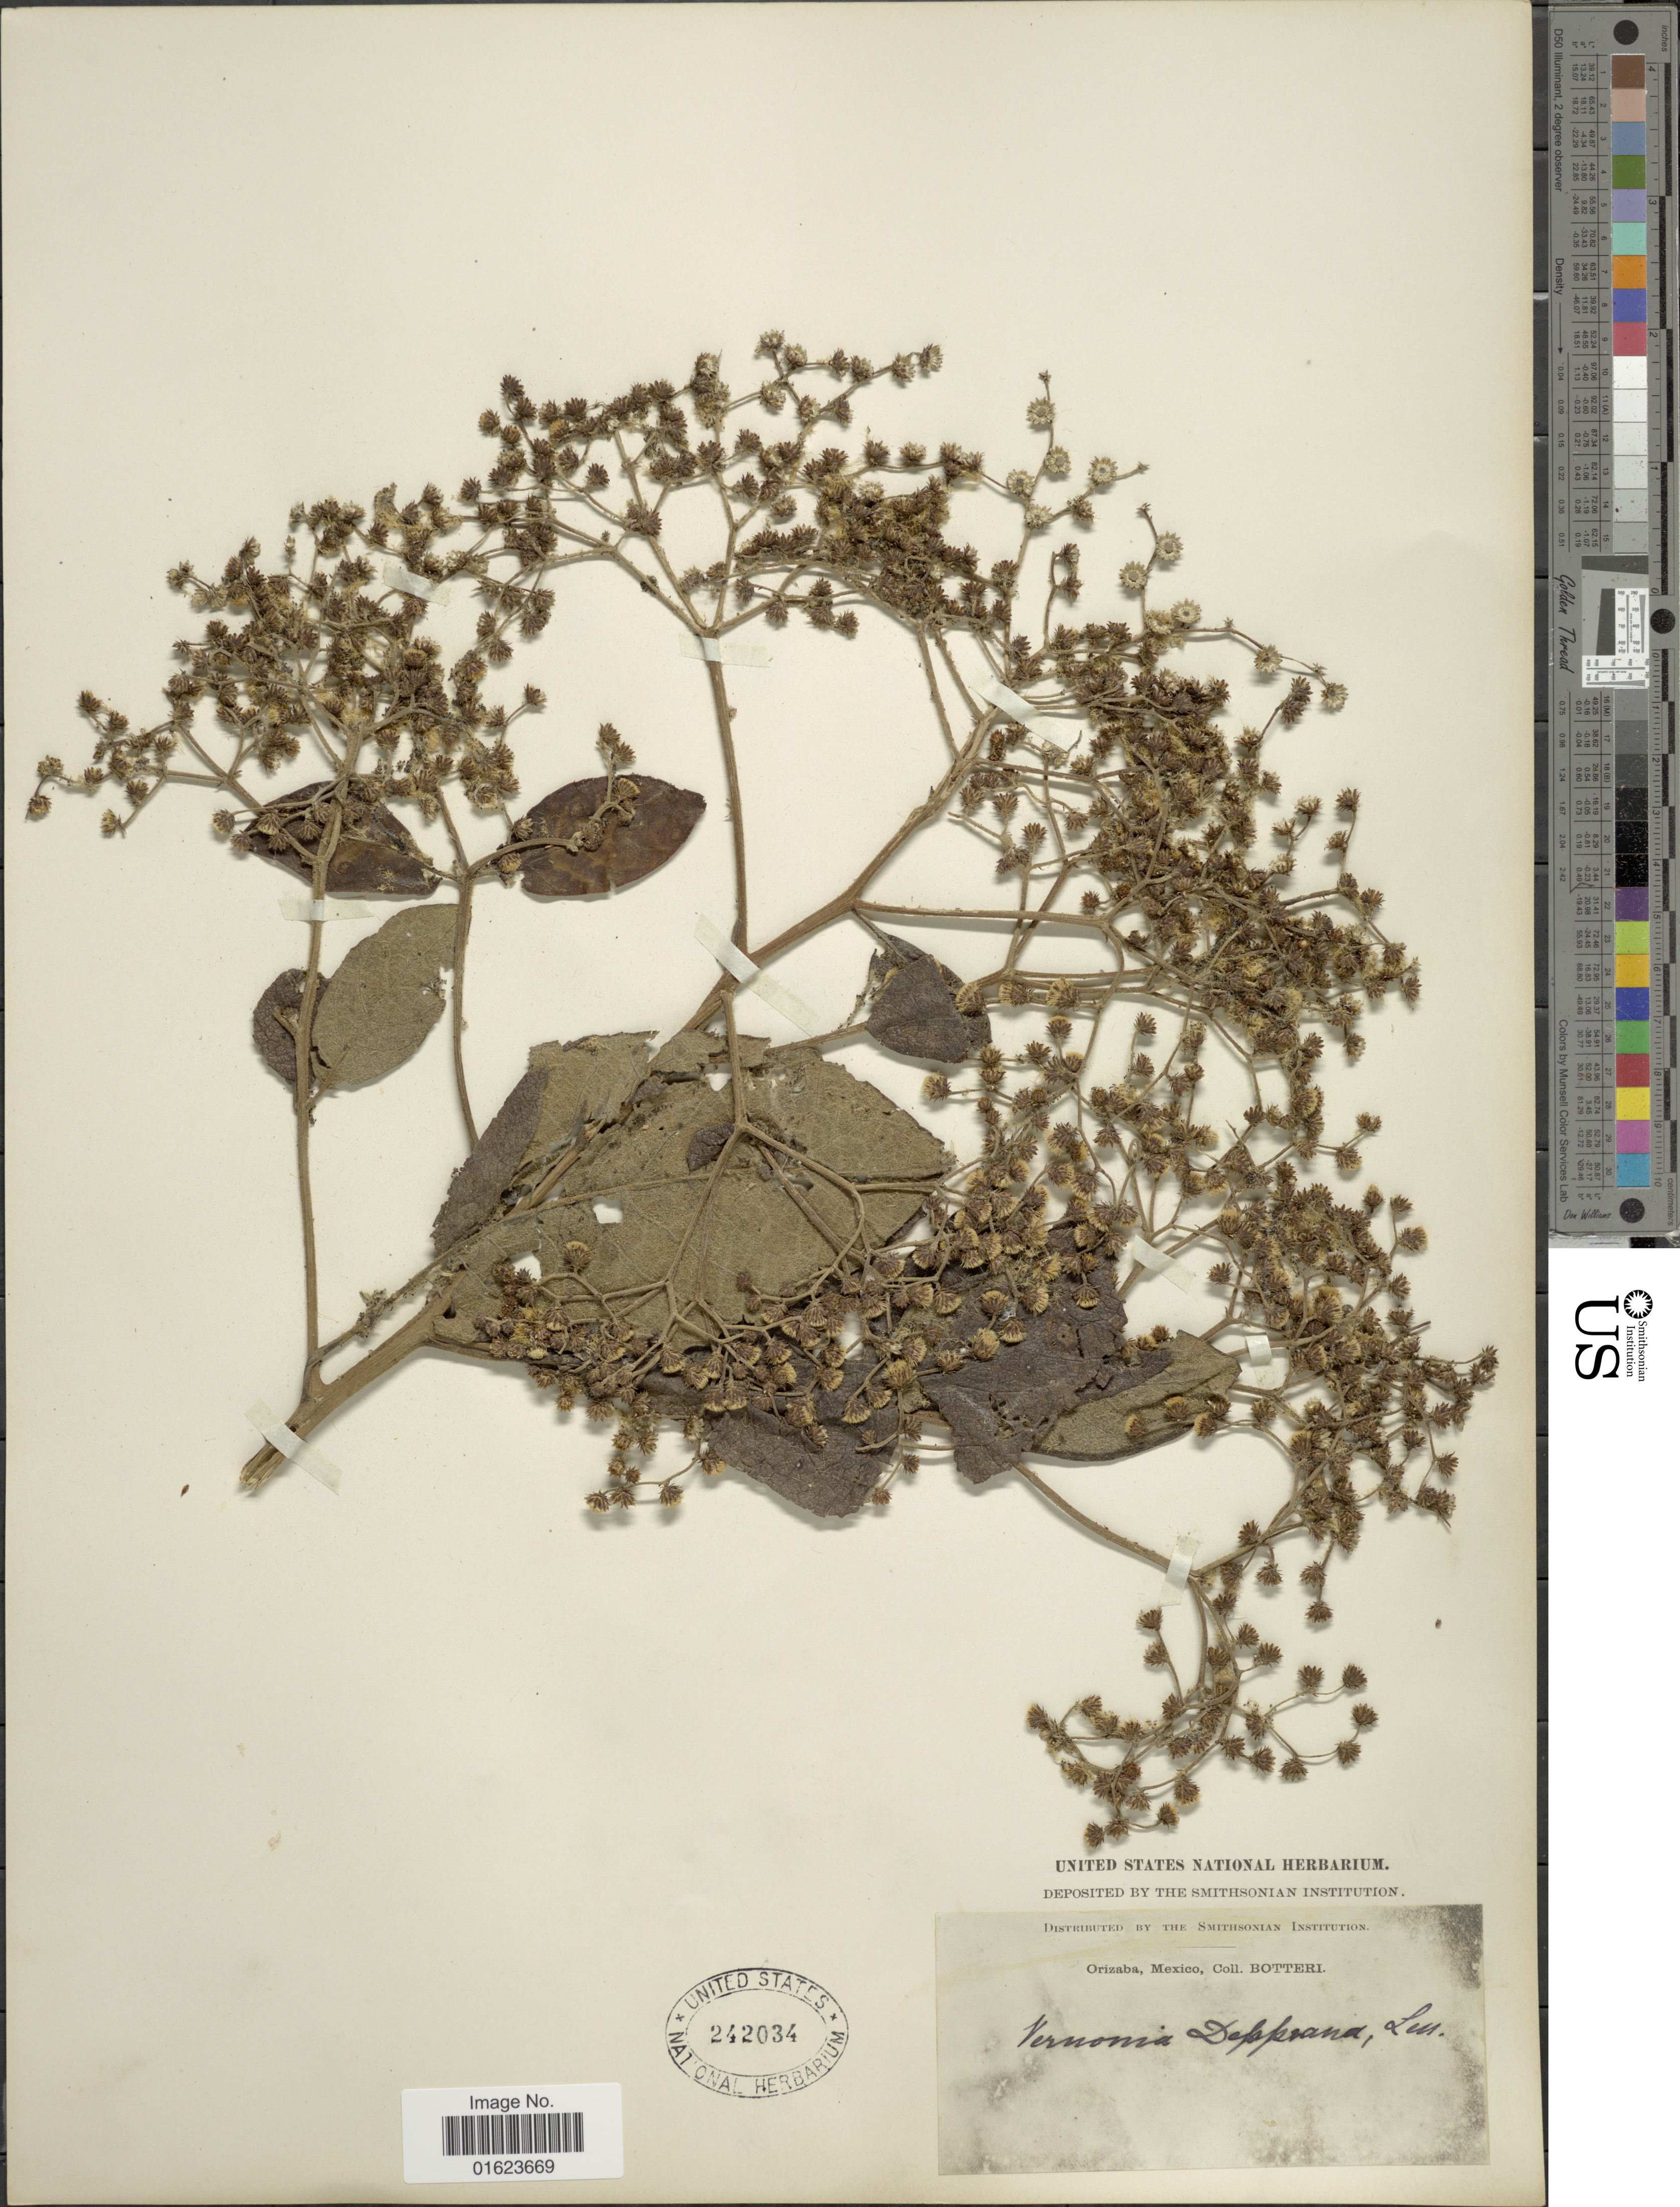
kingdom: Plantae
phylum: Tracheophyta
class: Magnoliopsida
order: Asterales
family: Asteraceae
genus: Vernonanthura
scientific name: Vernonanthura deppeana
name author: (Less.) H. Rob.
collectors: M. Botteri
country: Mexico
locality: Orizaba.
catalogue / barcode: US 242034